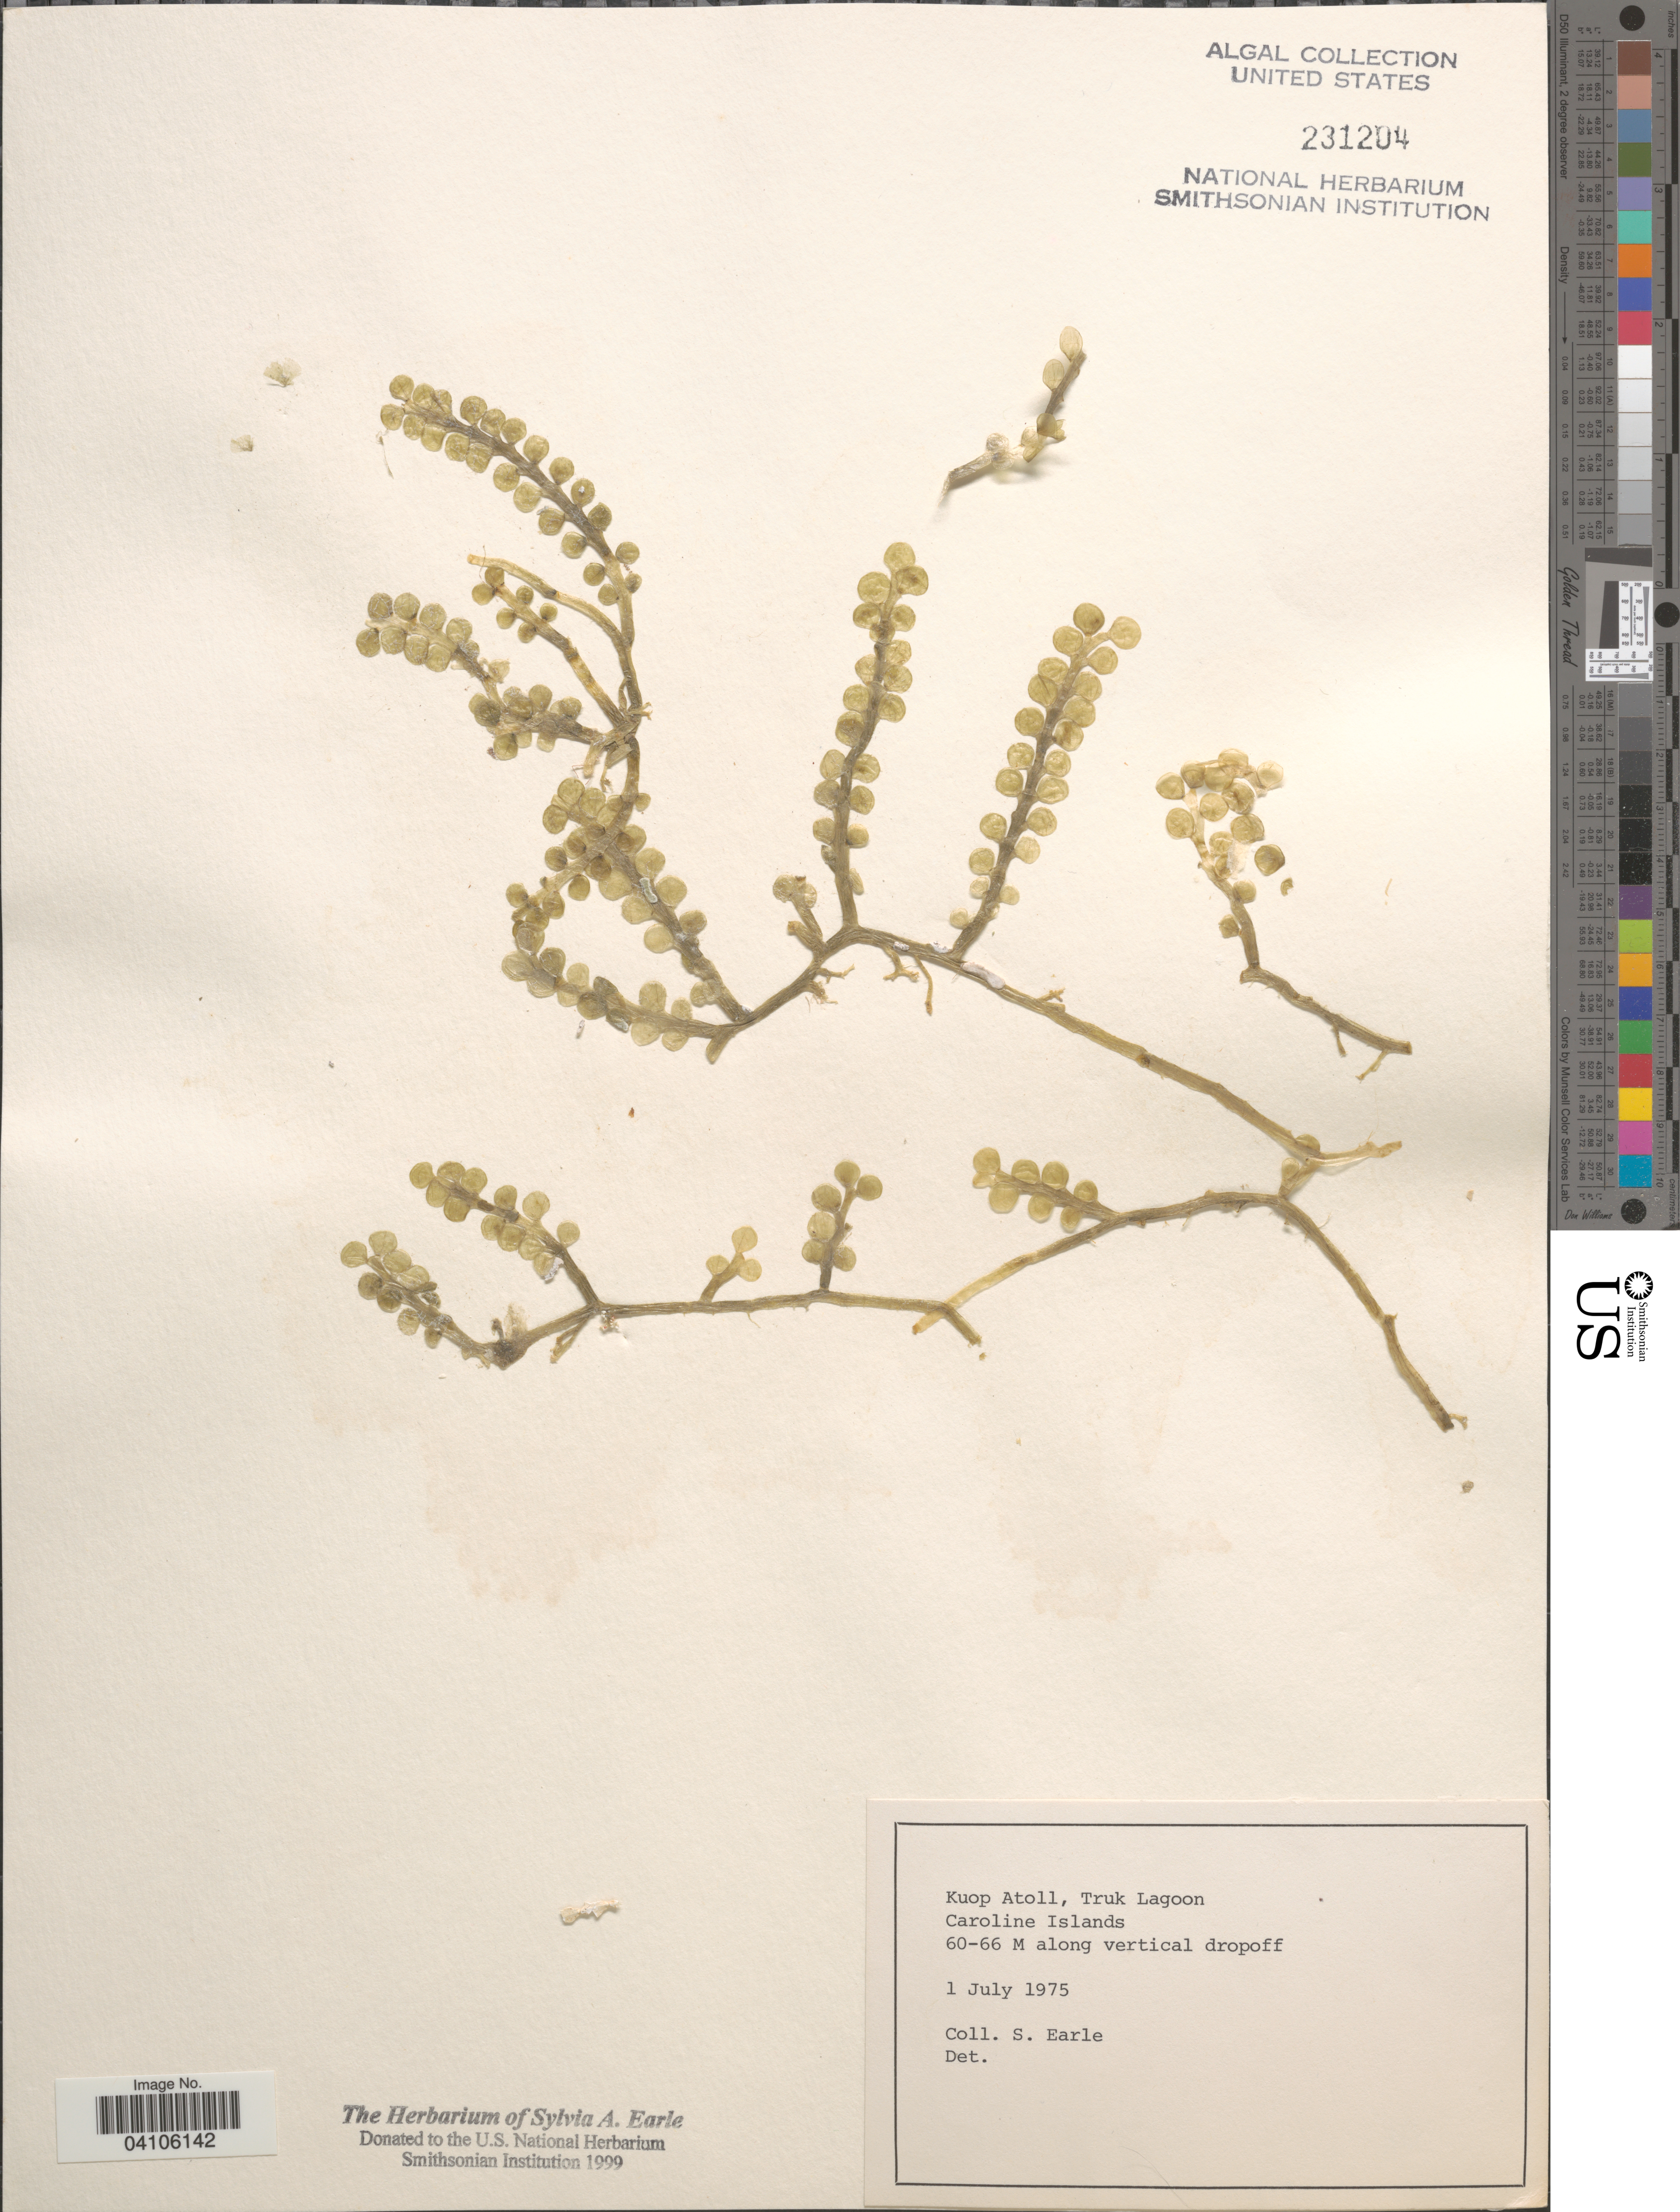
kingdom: Plantae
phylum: Chlorophyta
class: Ulvophyceae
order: Bryopsidales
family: Caulerpaceae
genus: Caulerpa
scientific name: Caulerpa sp.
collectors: S. A. Earle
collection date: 1975-07-01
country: Micronesia, Federated States of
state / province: Truk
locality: Kuop Atoll, Truk Lagoon. Caroline Islands.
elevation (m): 60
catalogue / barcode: US 231204